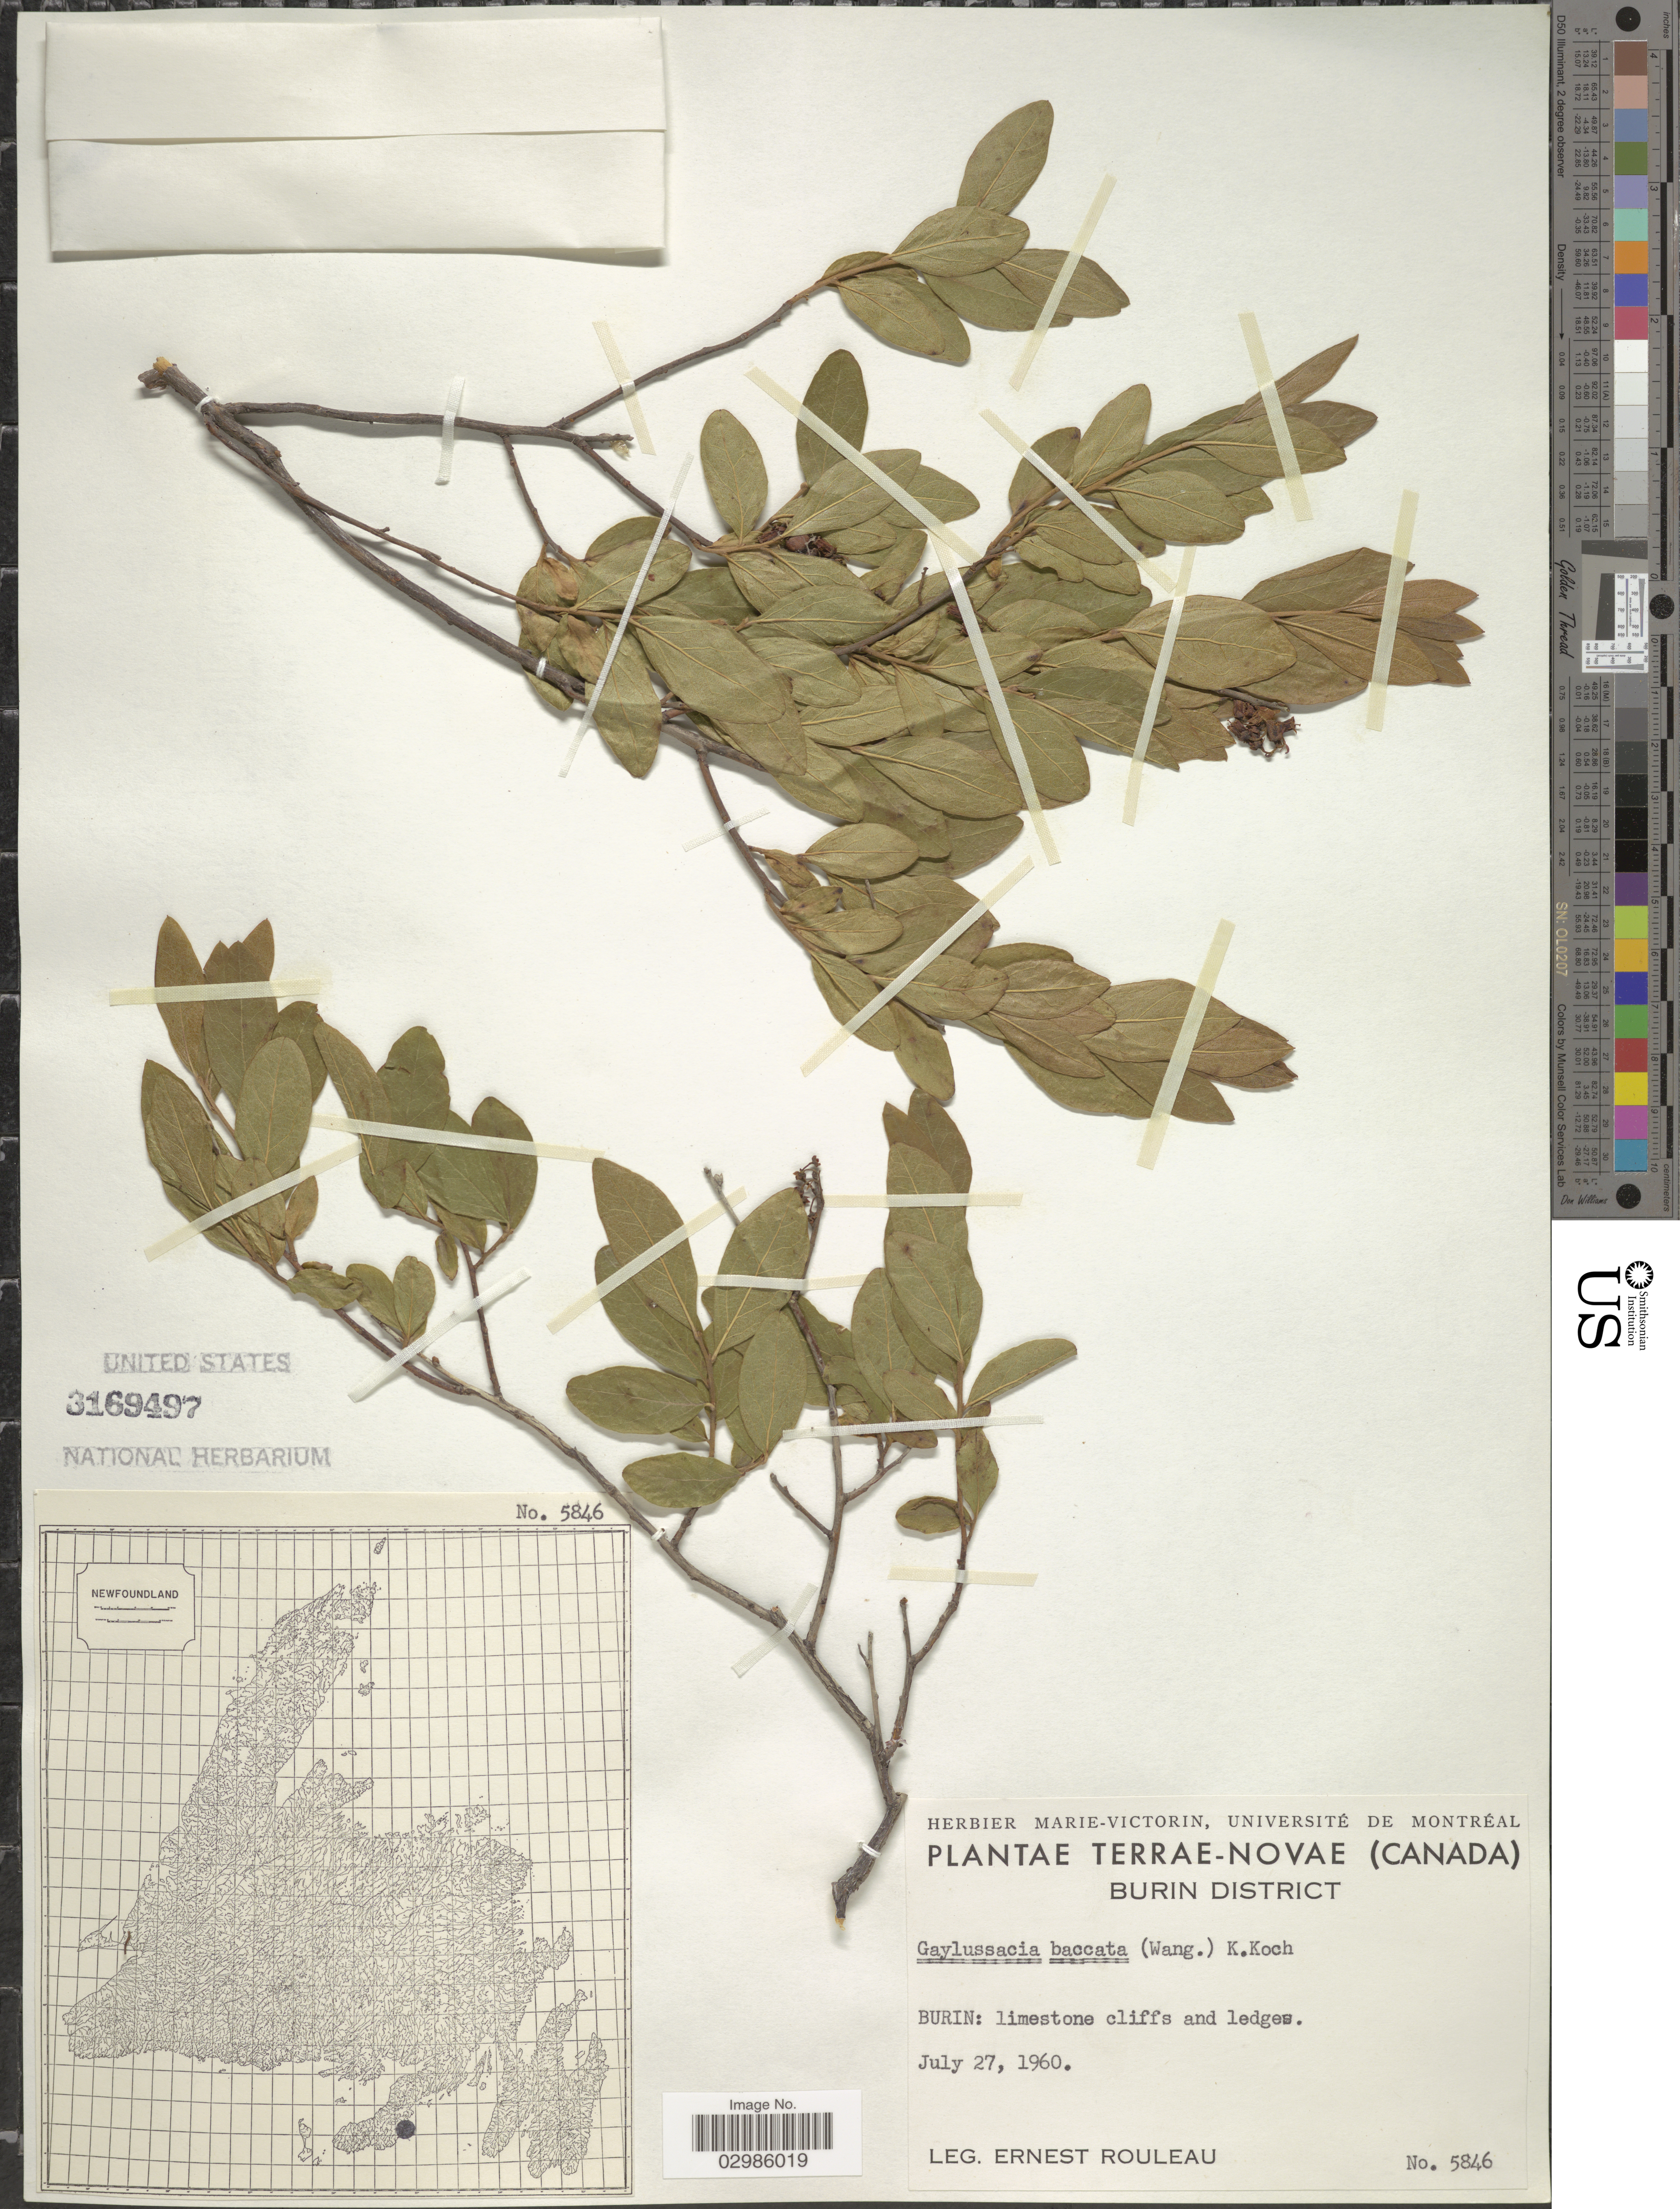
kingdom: Plantae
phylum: Tracheophyta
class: Magnoliopsida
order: Ericales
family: Ericaceae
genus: Gaylussacia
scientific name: Gaylussacia baccata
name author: (Wangenh.) K. Koch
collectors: E. Rouleau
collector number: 5846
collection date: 1960-07-27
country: Canada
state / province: Newfoundland and Labrador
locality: Terrae-Novae, Burin District. Burin: limestone cliffs and ledges.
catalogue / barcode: US 3169497